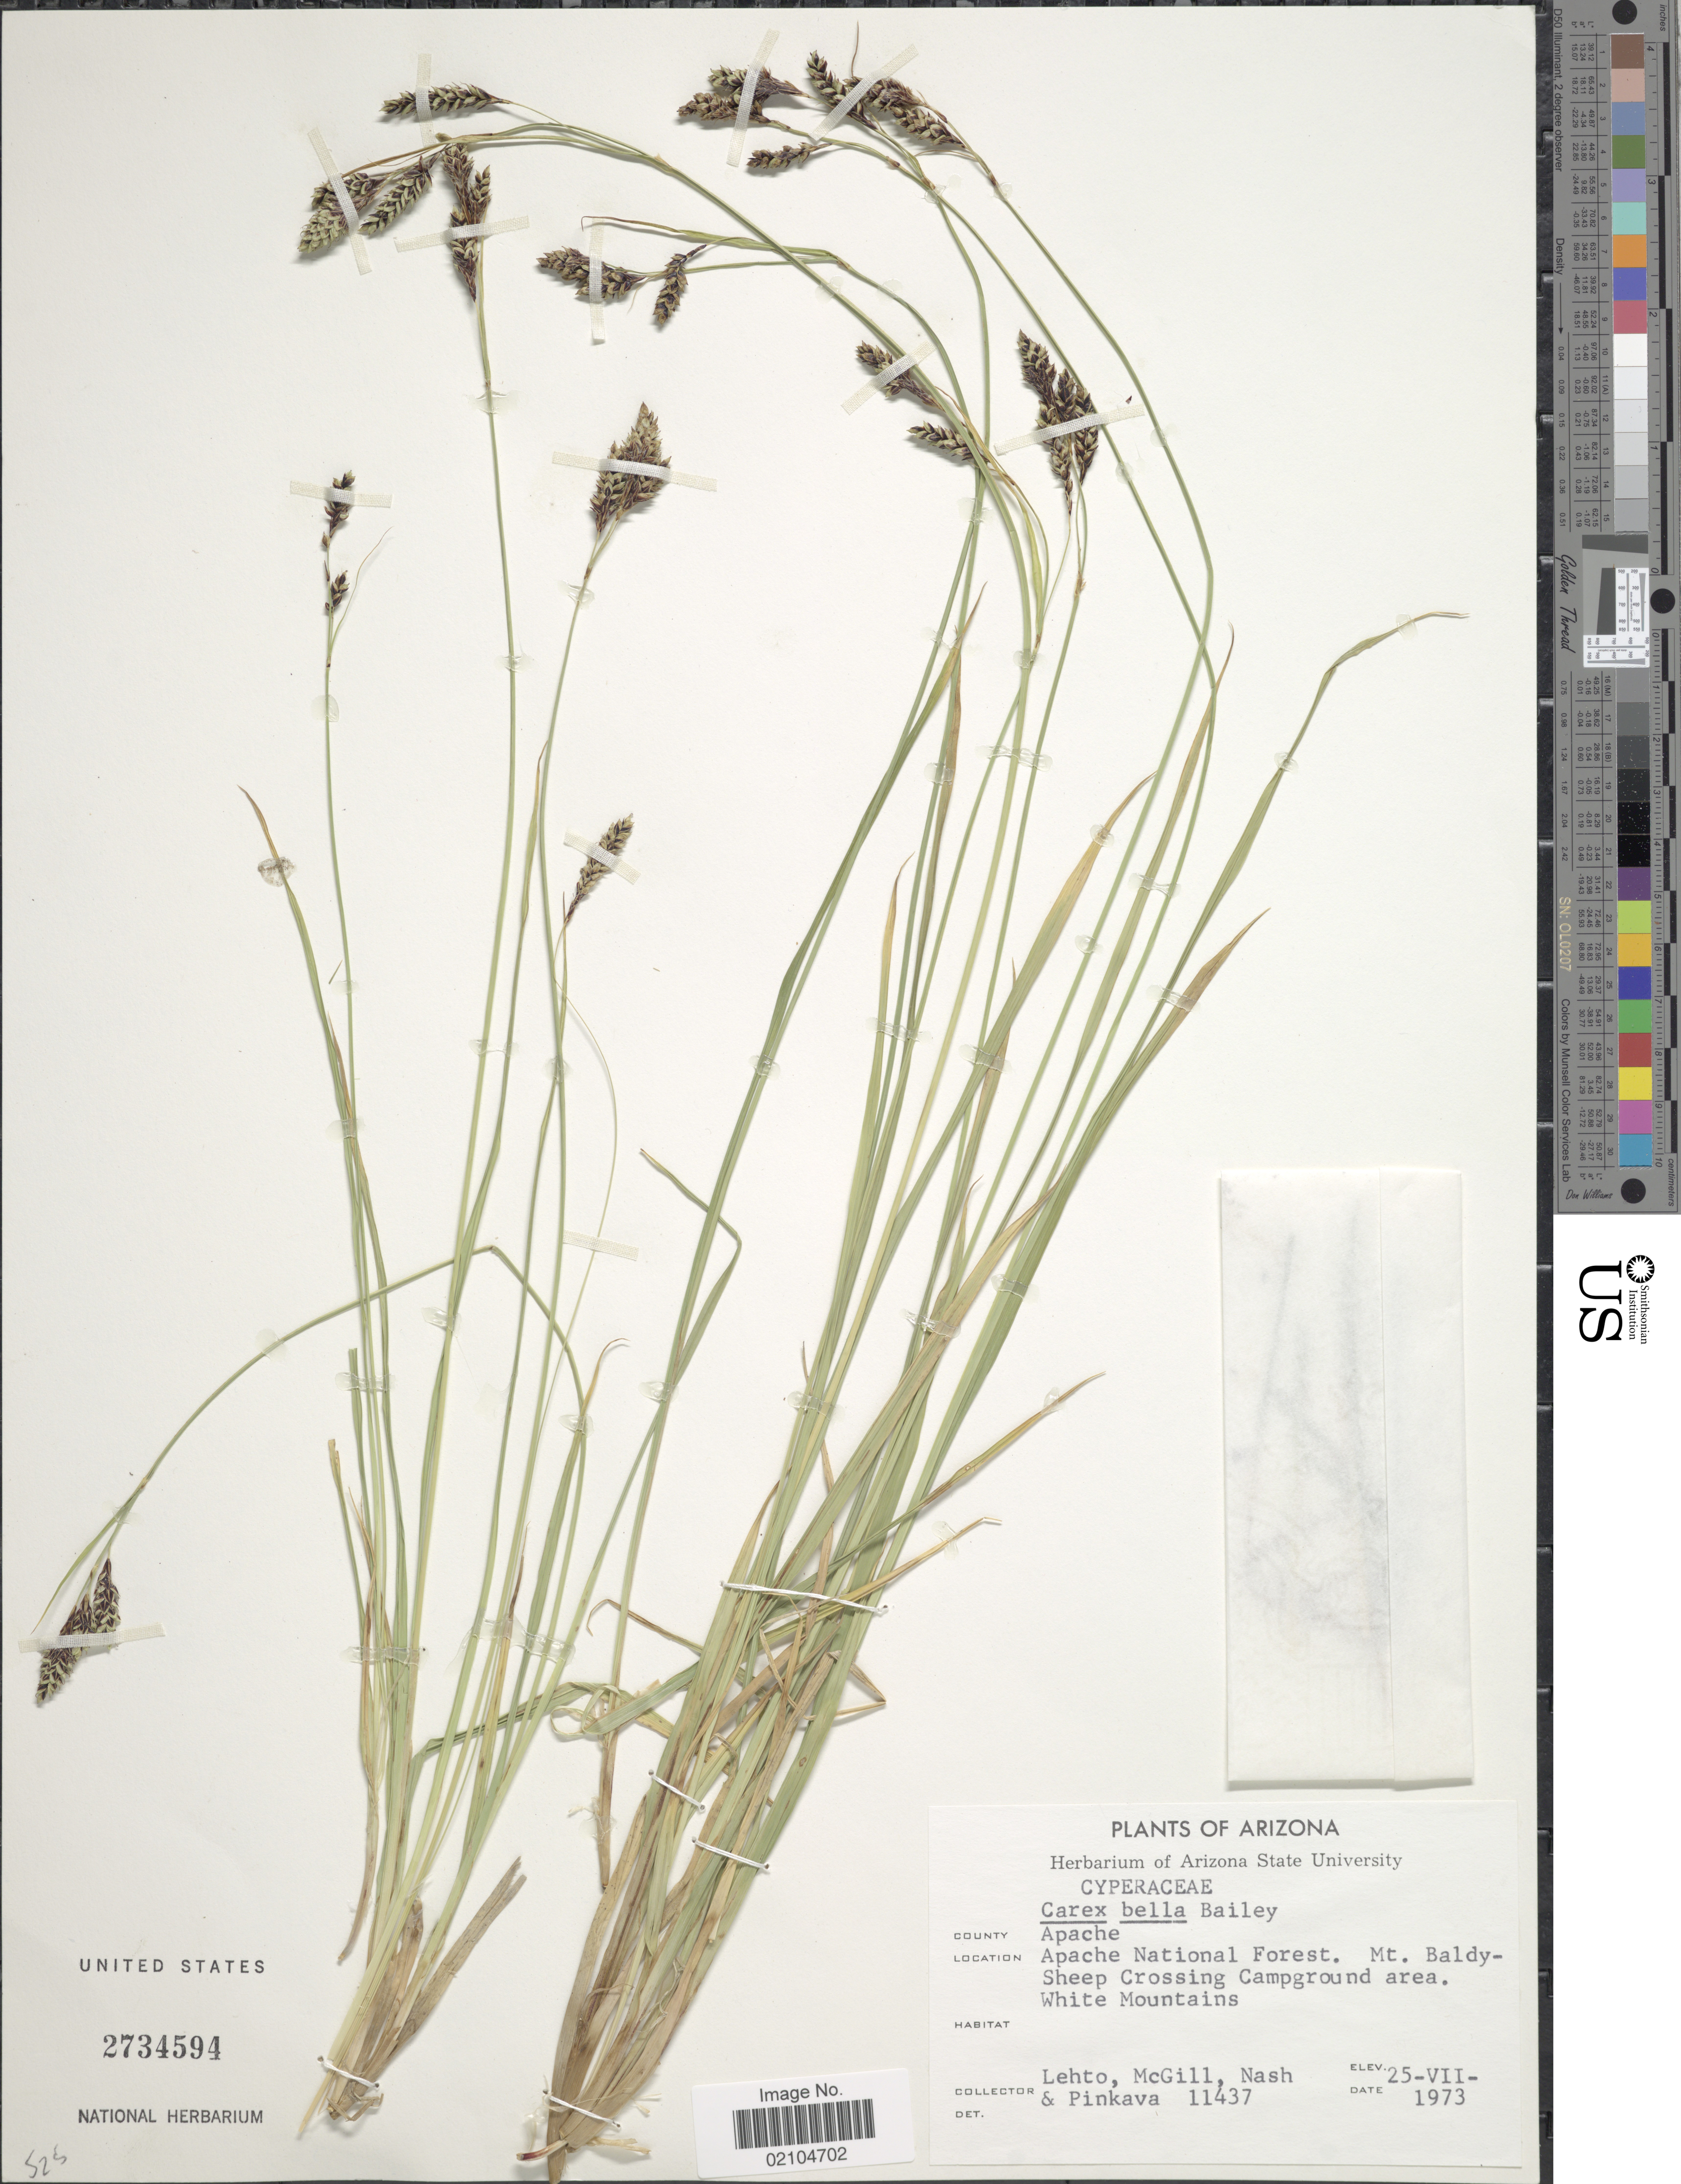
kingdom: Plantae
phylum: Tracheophyta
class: Liliopsida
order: Poales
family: Cyperaceae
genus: Carex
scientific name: Carex bella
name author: L.H. Bailey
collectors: -. Lehto, -. McGill, -- Nash & -. Pinkava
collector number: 11437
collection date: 1973-07-25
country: United States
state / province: Arizona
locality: County Apache, Apache national Forest, Mt. Baldysheep Crossing Campground area, White Mountains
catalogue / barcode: US 2734594